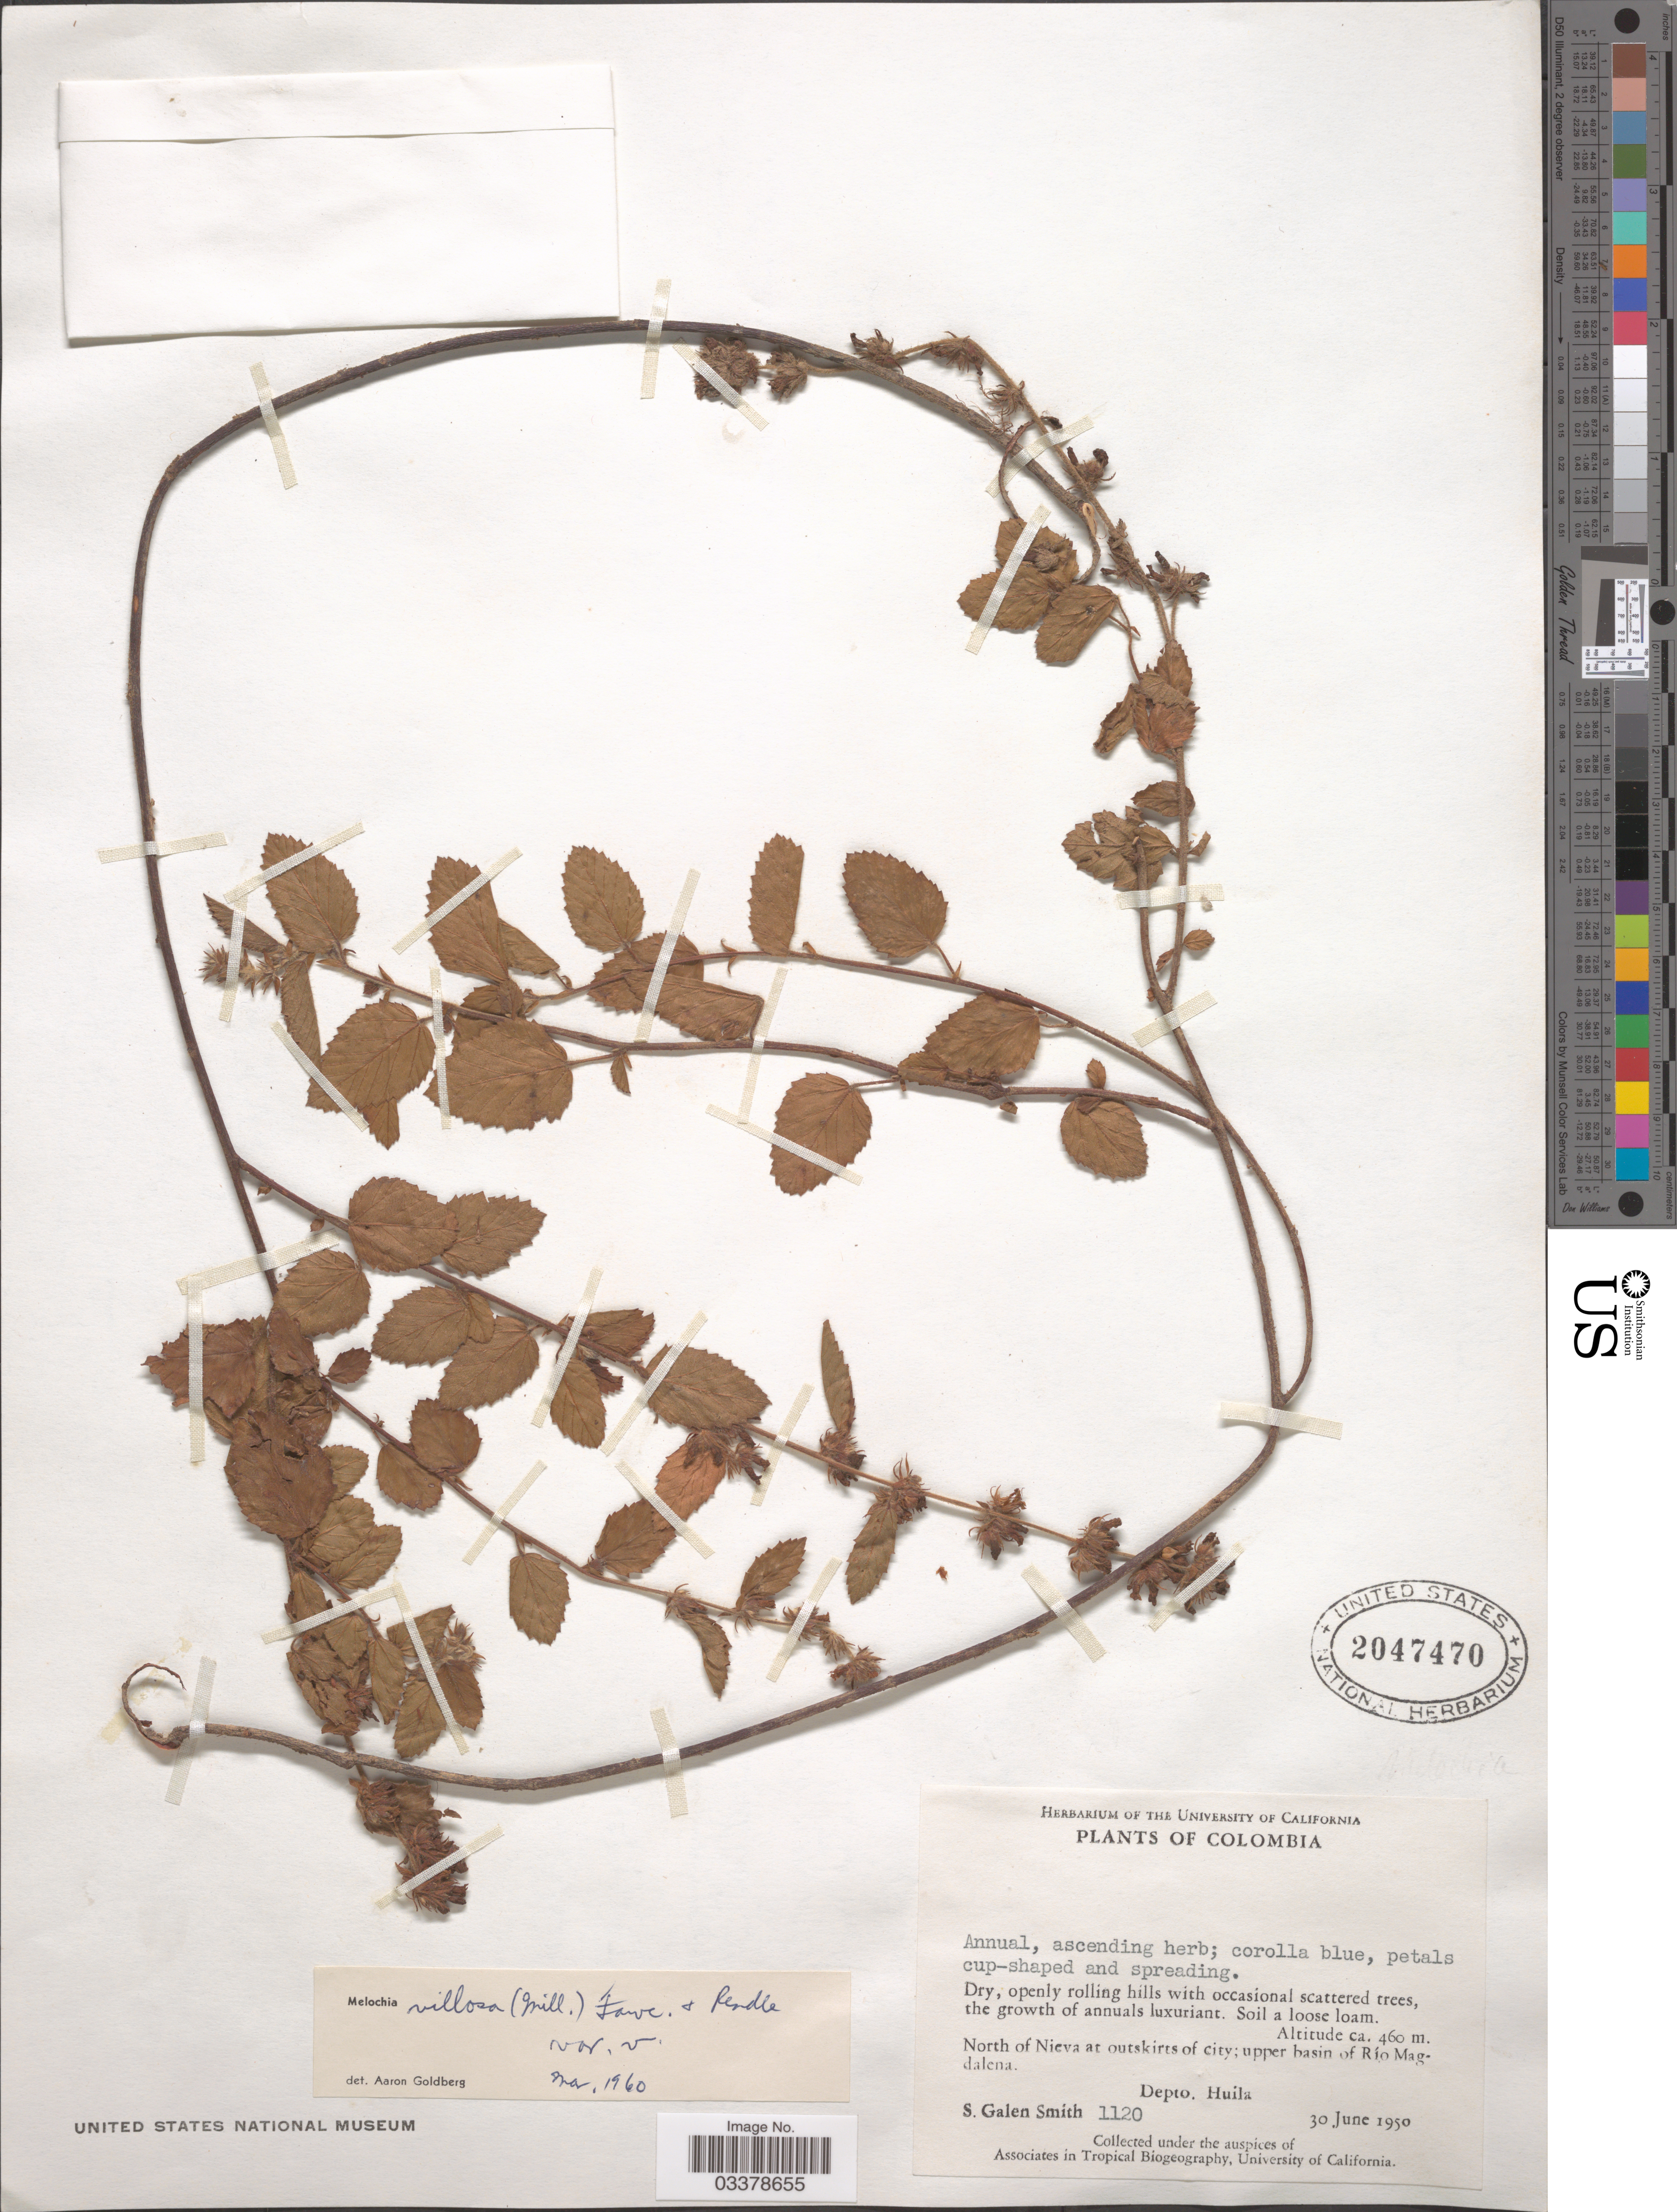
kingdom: Plantae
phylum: Tracheophyta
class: Magnoliopsida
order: Malvales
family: Malvaceae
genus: Melochia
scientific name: Melochia spicata var. spicata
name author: (L.) Fryxell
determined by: Dorr, L. J., (BOT), Smithsonian Institution - National Museum of Natural History (UNITED STATES)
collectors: S. G. Smith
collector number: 1120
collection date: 1950-06-30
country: Colombia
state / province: Huila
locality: North of Nieva at outskirts of city; upper basin of Río Magdalena. Depto. Huíla.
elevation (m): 460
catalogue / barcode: US 2047470